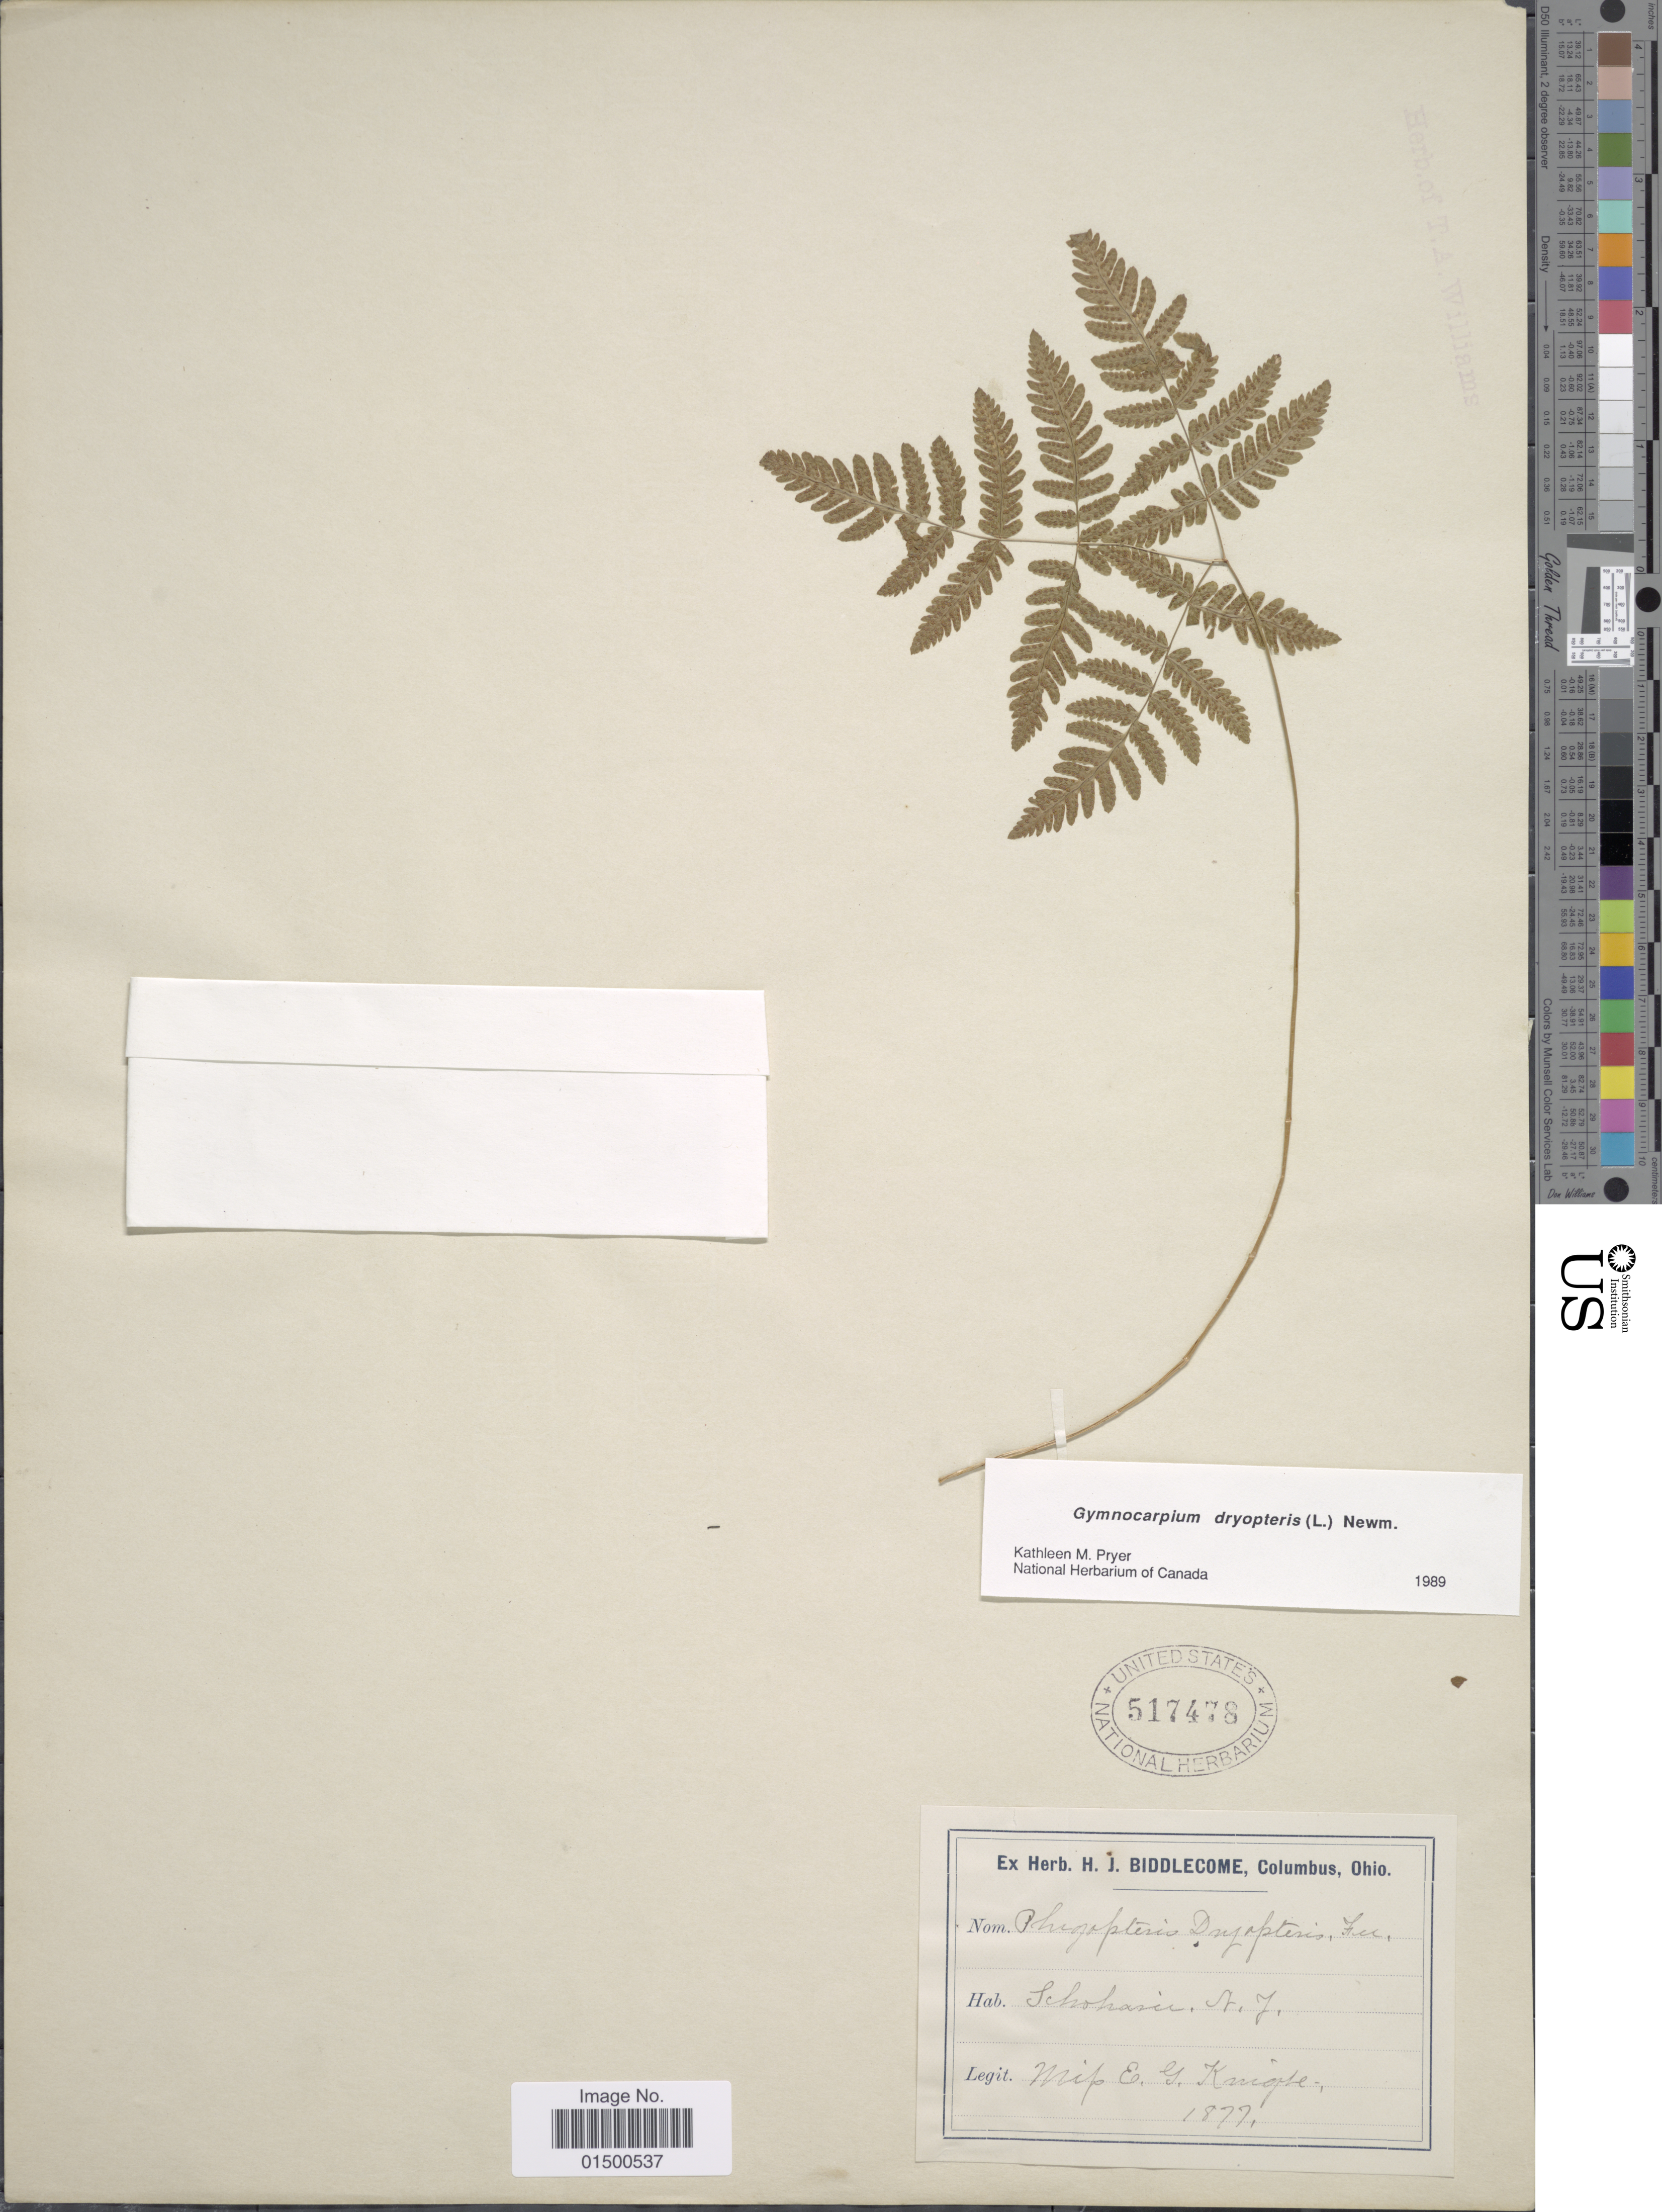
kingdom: Plantae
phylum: Tracheophyta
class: Polypodiopsida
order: Polypodiales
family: Cystopteridaceae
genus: Gymnocarpium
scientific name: Gymnocarpium dryopteris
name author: (L.) Newman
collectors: E. Knight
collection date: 1877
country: United States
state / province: New Jersey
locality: Schoharie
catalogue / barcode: US 517478